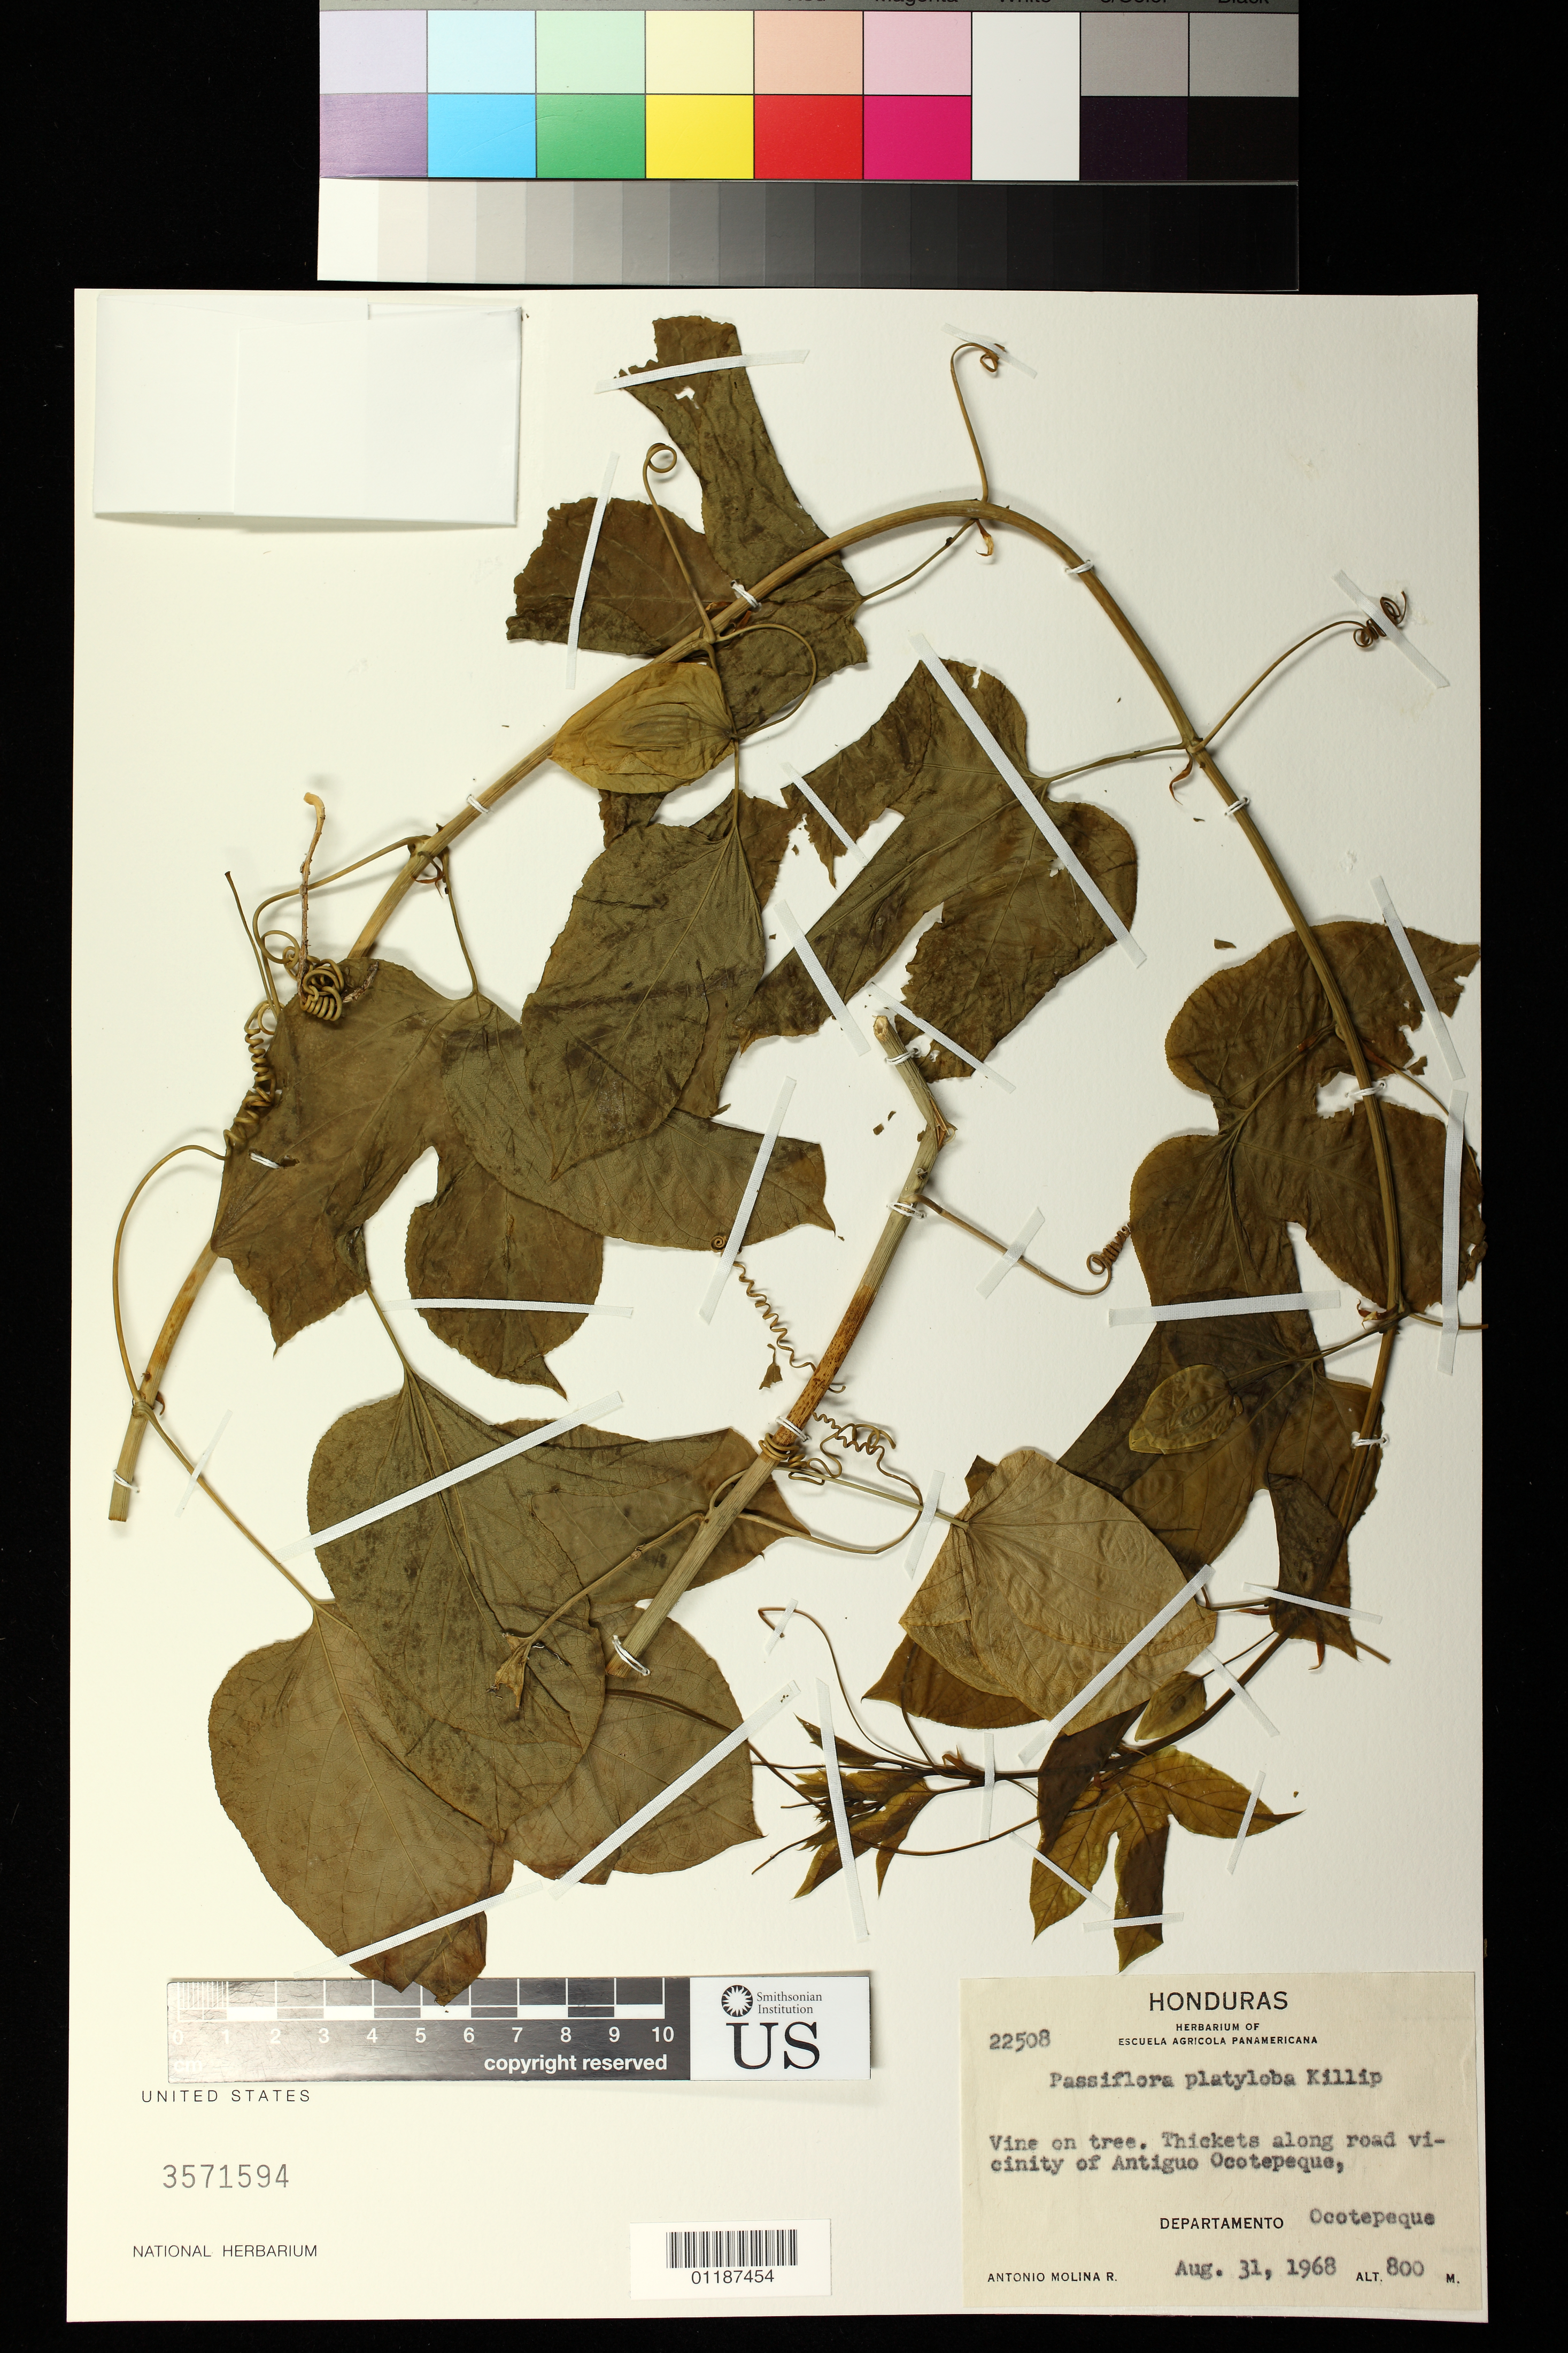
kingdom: Plantae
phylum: Tracheophyta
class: Magnoliopsida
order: Malpighiales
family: Passifloraceae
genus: Passiflora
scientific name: Passiflora platyloba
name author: Killip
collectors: A. Molina R.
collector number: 22508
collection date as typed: Aug 31 1968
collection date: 1968-08-31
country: Honduras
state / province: Ocotepeque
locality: Along road vicinity of Antiguo Ocotepeque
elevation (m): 800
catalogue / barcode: US 3571594